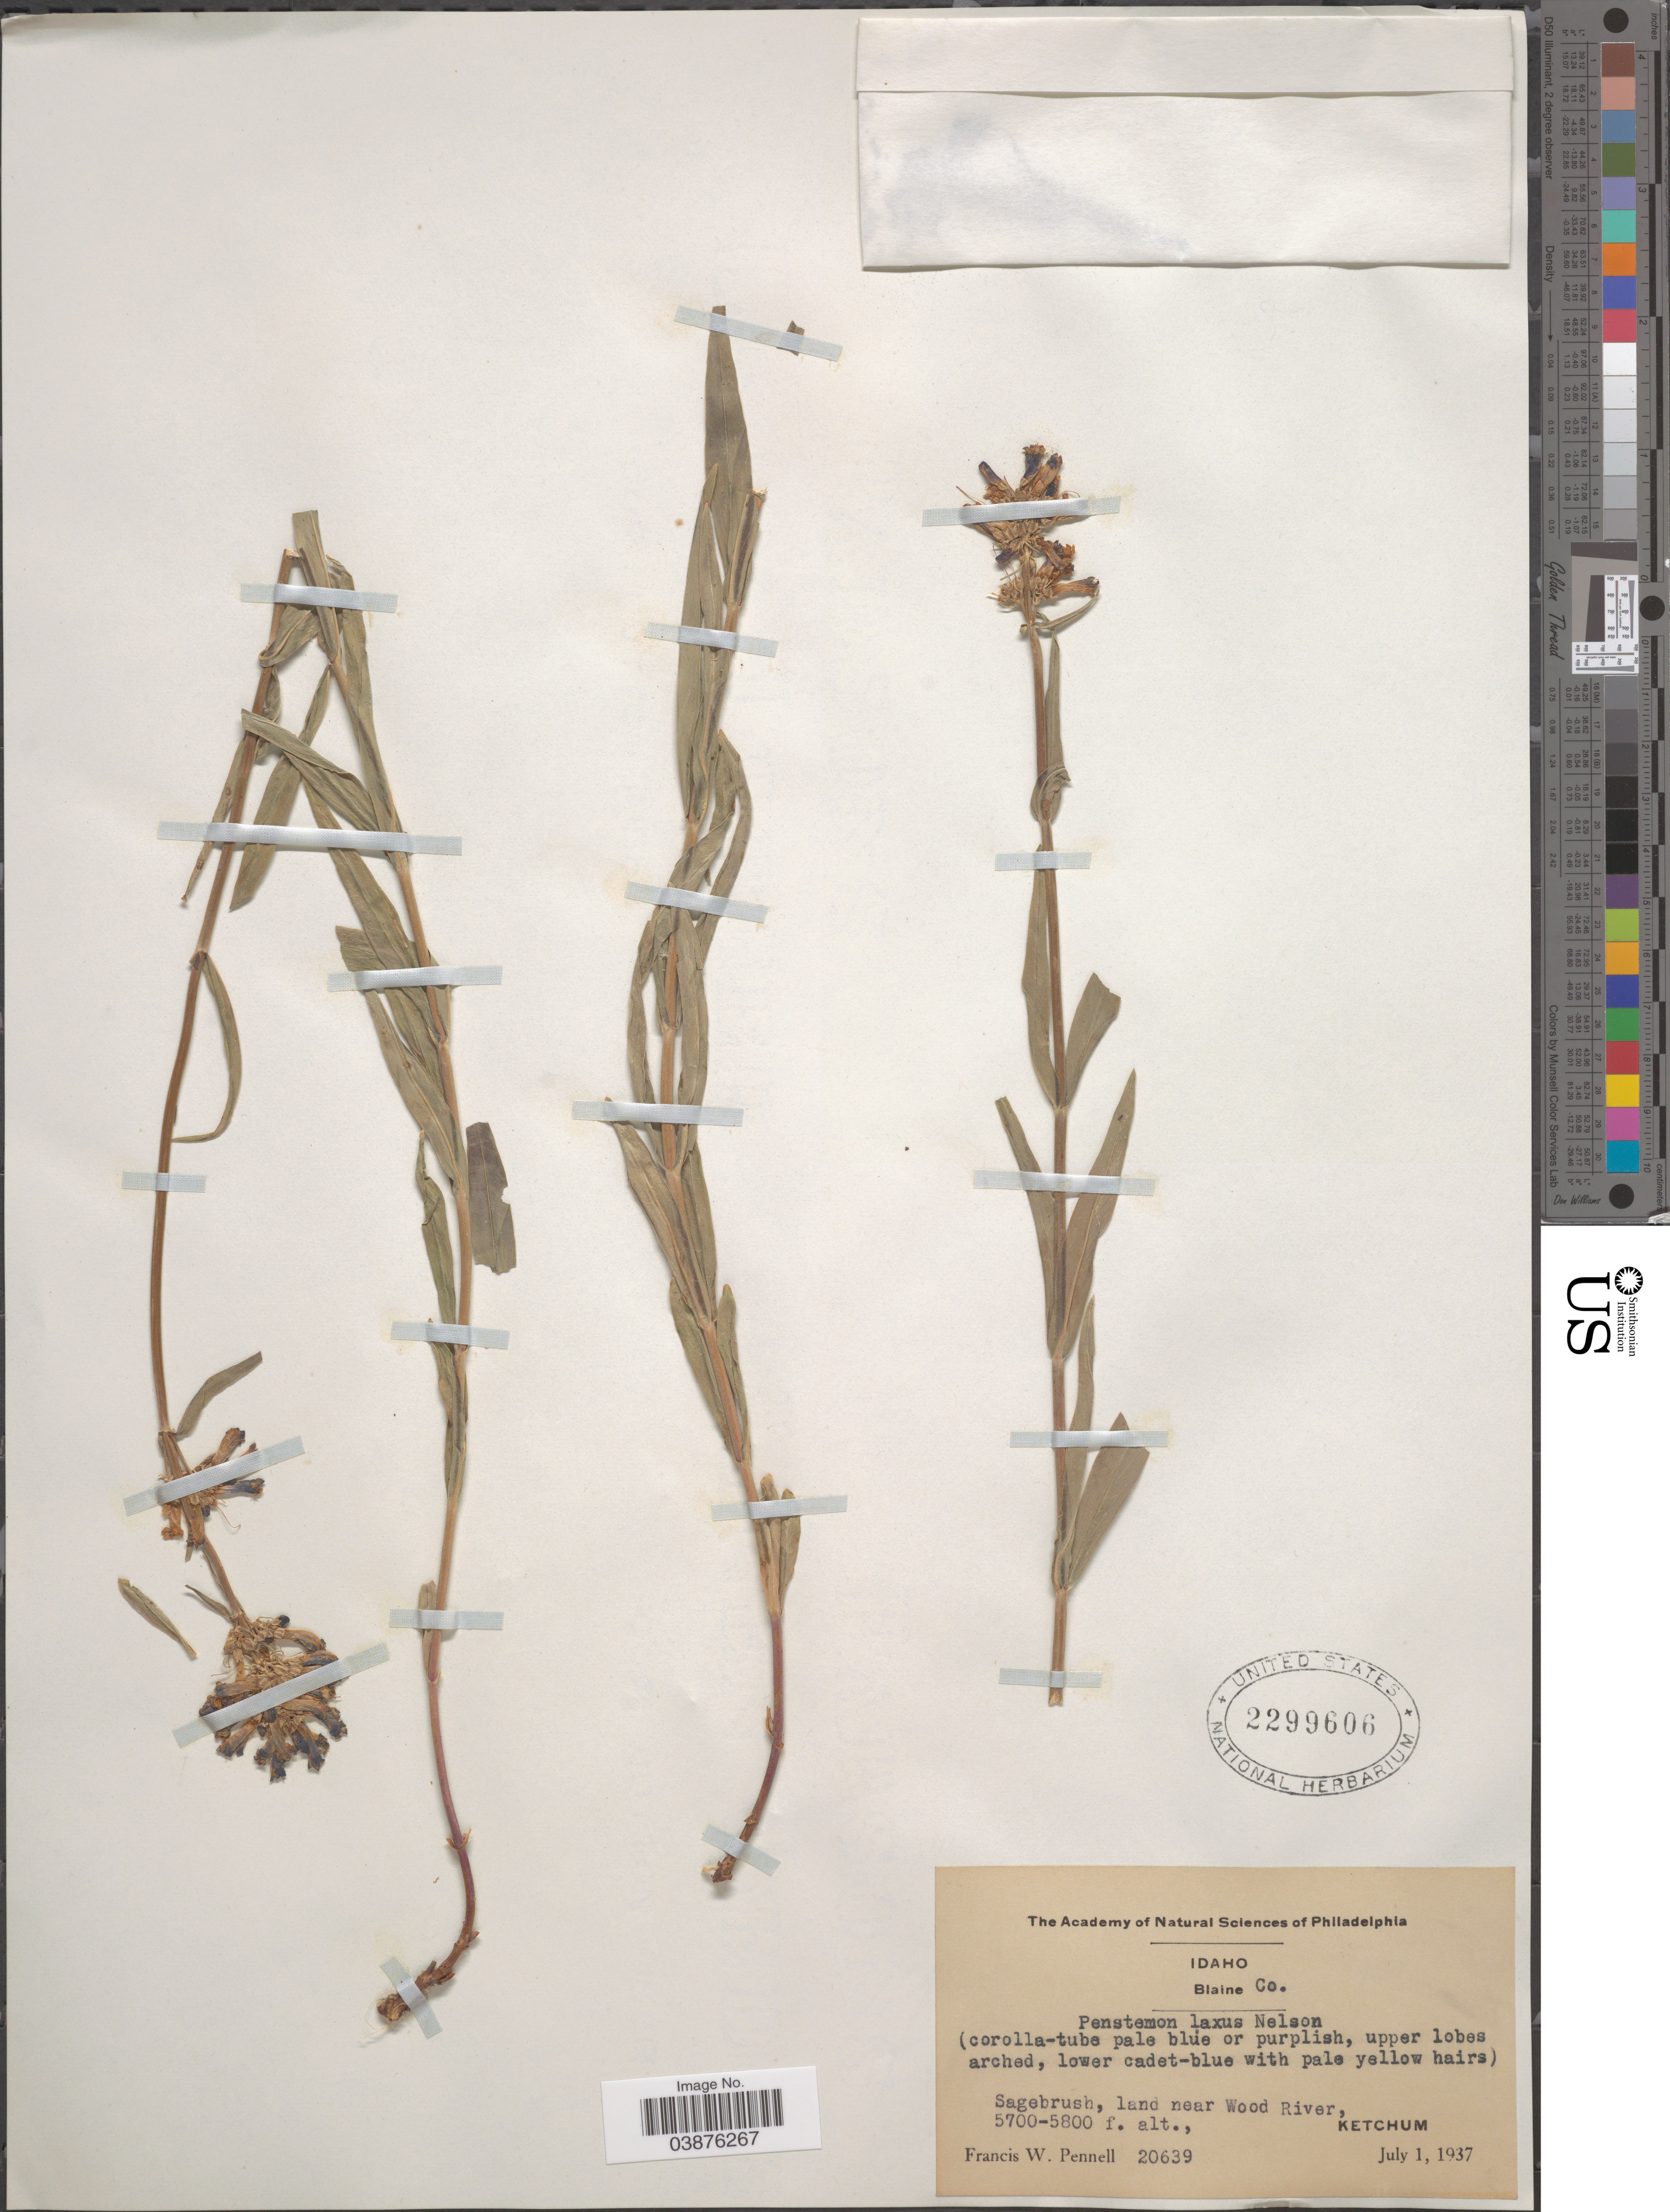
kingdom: Plantae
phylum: Tracheophyta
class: Magnoliopsida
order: Lamiales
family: Plantaginaceae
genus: Penstemon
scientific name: Penstemon laxus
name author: A. Nelson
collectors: F. W. Pennell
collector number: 20639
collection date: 1937-07-01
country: United States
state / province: Idaho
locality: Blaine Co. Sagebrush, land near Wood River, Ketchum.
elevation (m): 1737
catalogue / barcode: US 2299606